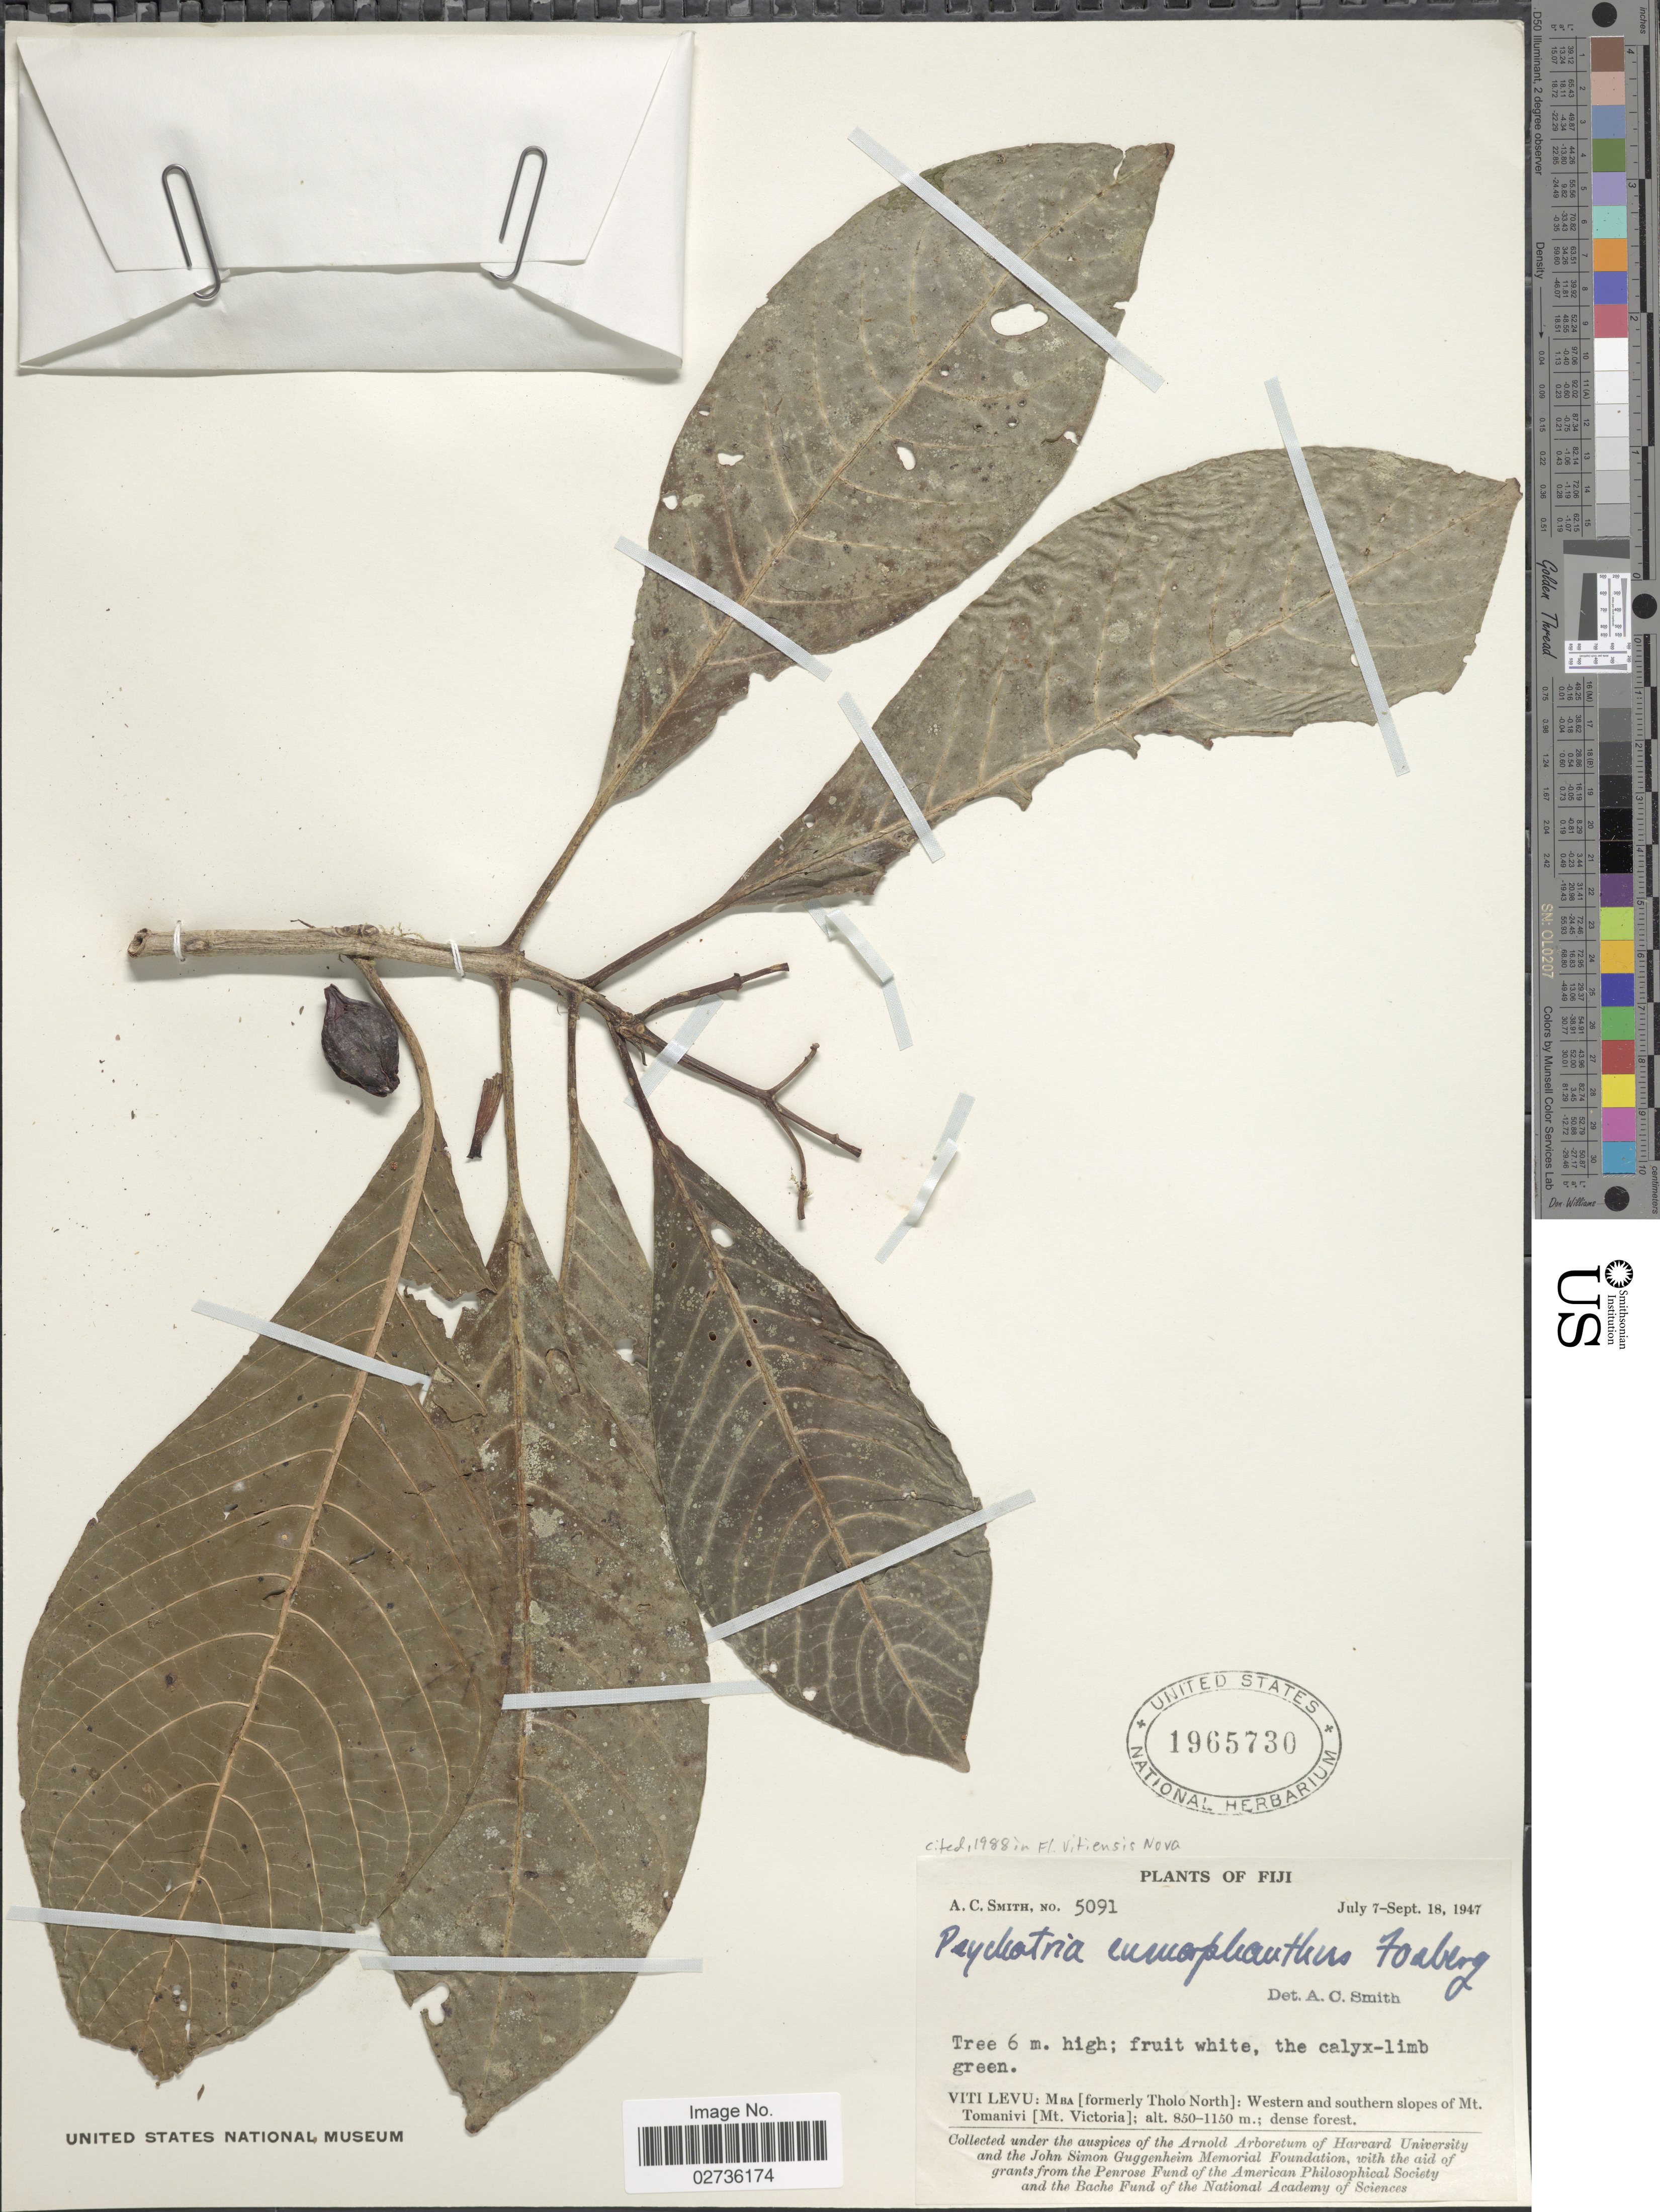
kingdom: Plantae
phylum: Tracheophyta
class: Magnoliopsida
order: Gentianales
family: Rubiaceae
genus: Psychotria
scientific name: Psychotria eumorphanthus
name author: Fosberg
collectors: A. C. Smith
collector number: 5091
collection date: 1947-07-07/1947-09-18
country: Fiji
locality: Viti Levu: MBA [formerly Tholo North]: Western and southern slopes of Mt. Tomanivi [Mt. Victoria].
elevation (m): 850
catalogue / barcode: US 1965730